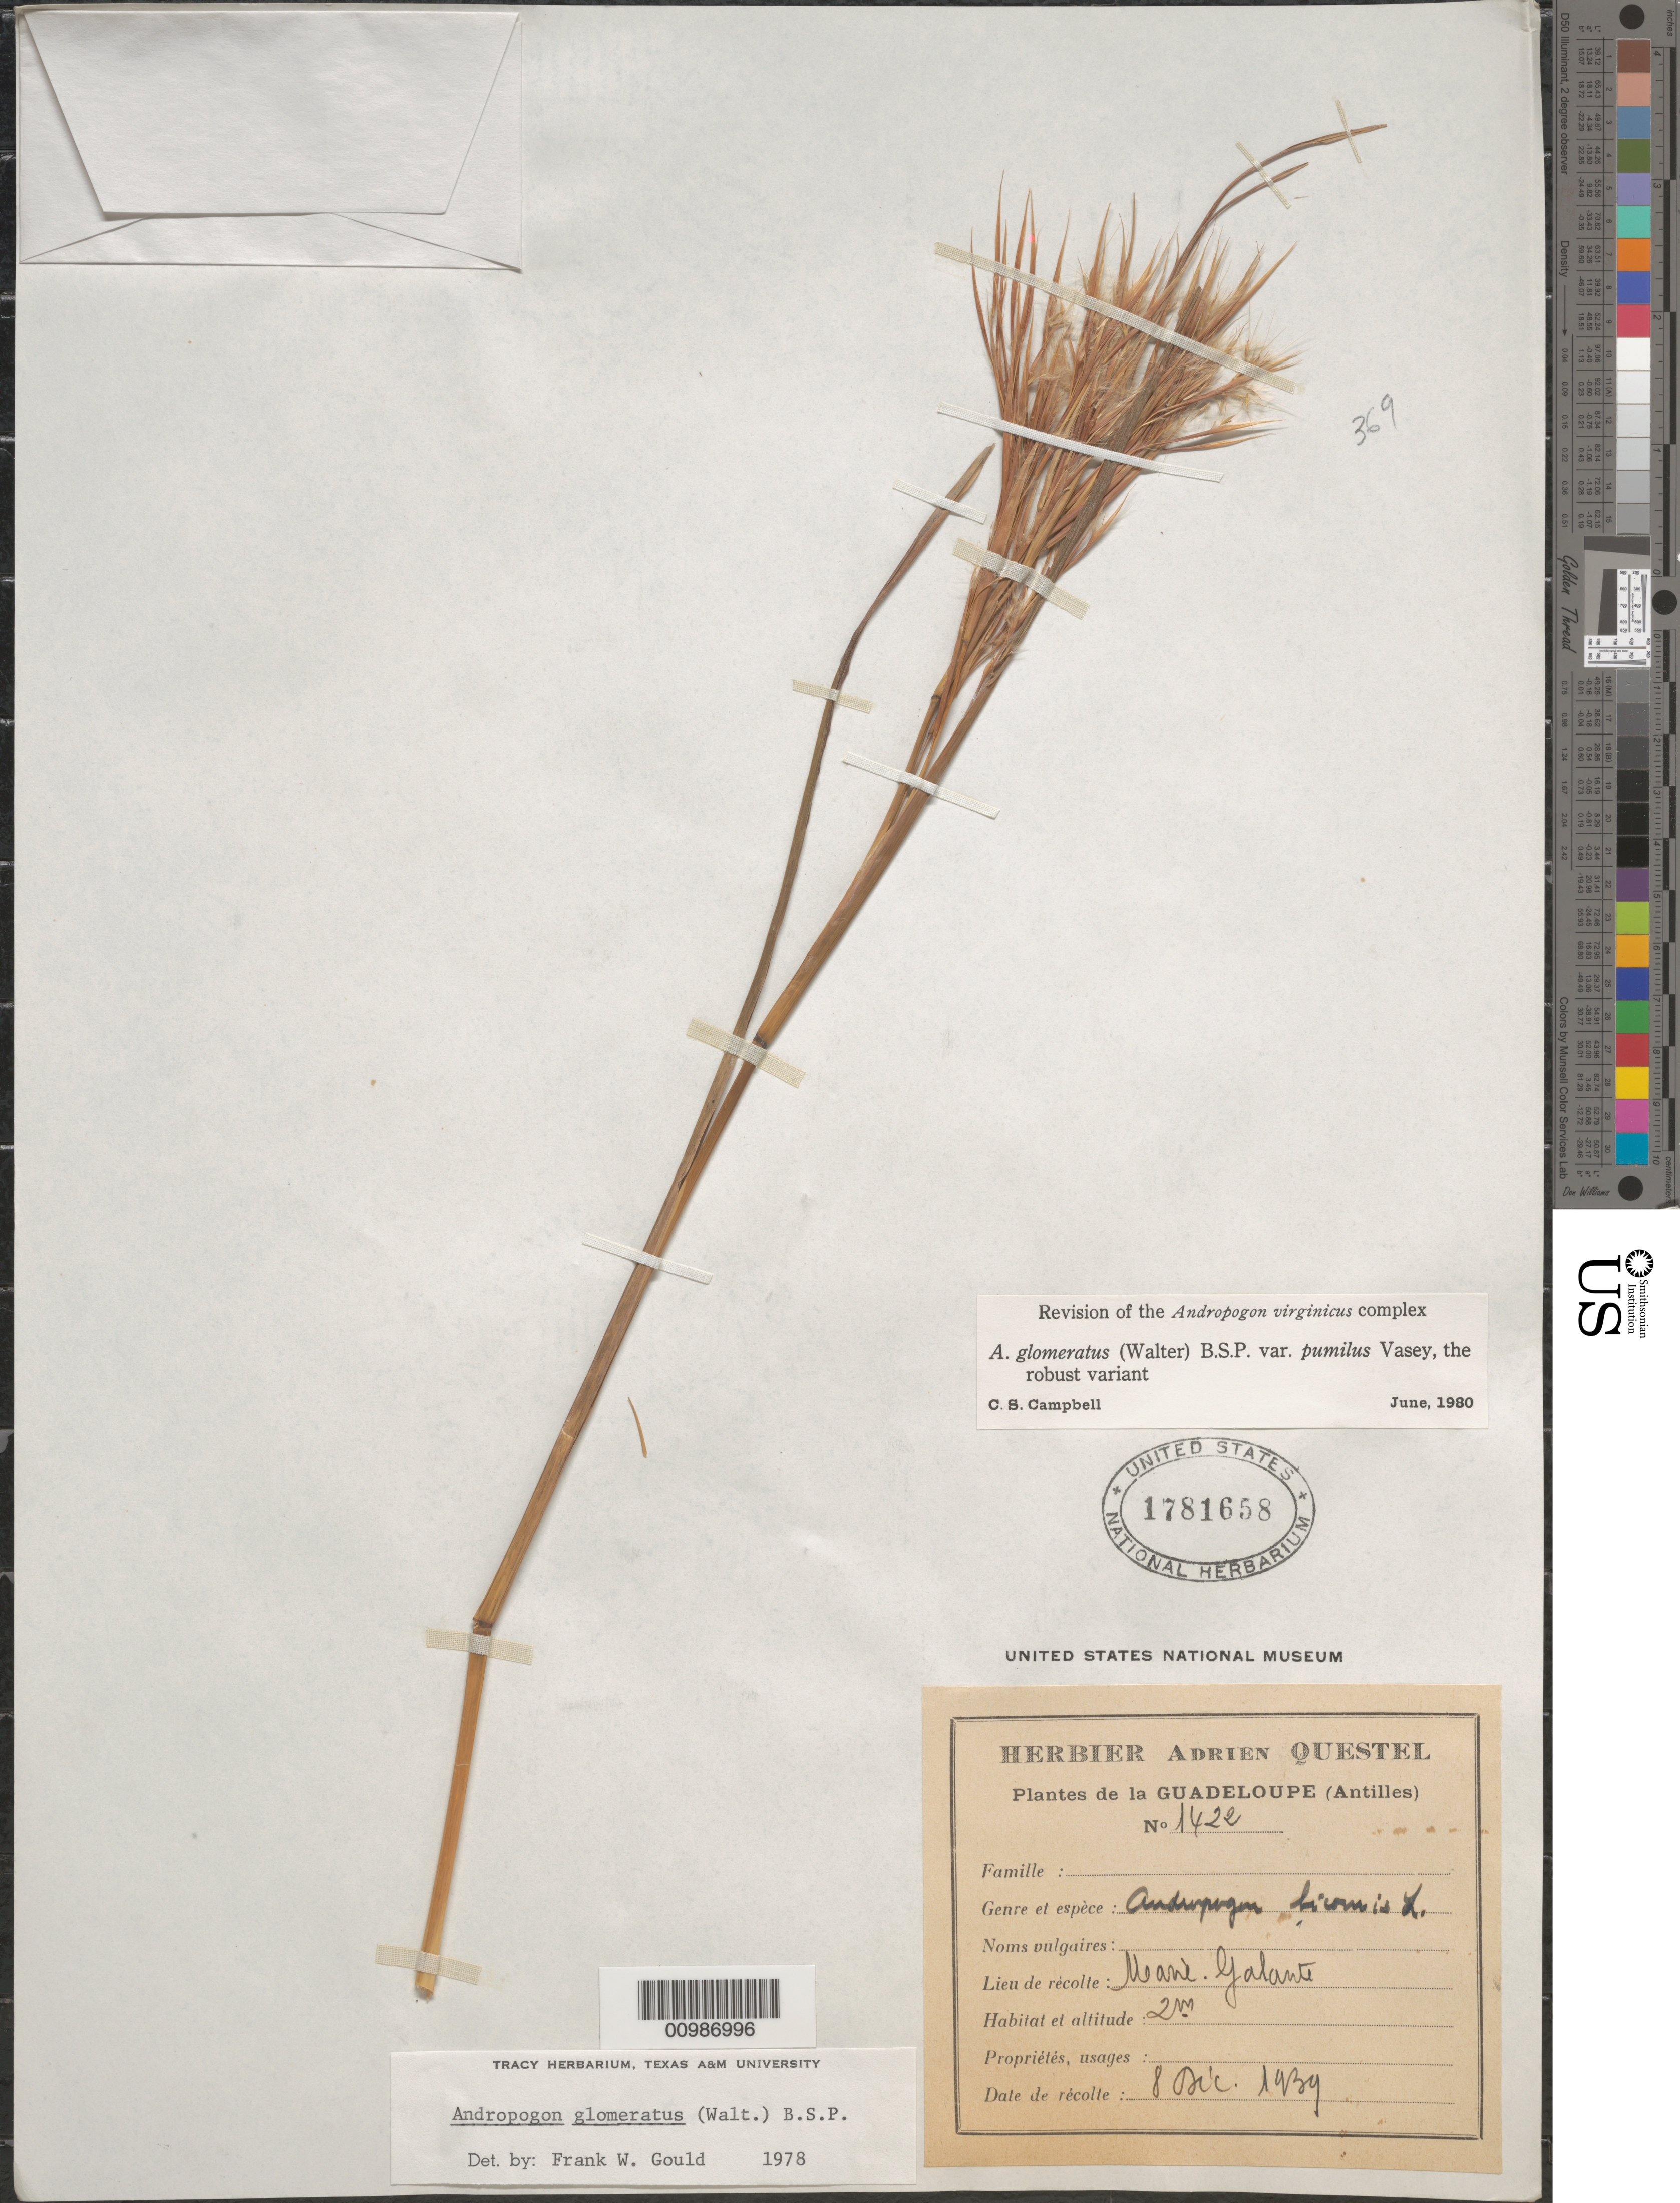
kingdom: Plantae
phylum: Tracheophyta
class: Liliopsida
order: Poales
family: Poaceae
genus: Andropogon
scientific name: Andropogon glomeratus var. pumilus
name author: (Vasey) L.H. Dewey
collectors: A. Questel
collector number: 1422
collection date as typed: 08 Dec 1939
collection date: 1939-12-08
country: Guadeloupe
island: Marie Galante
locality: Marie-Galante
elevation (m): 2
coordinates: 0 N, 0 E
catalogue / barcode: US 1781658